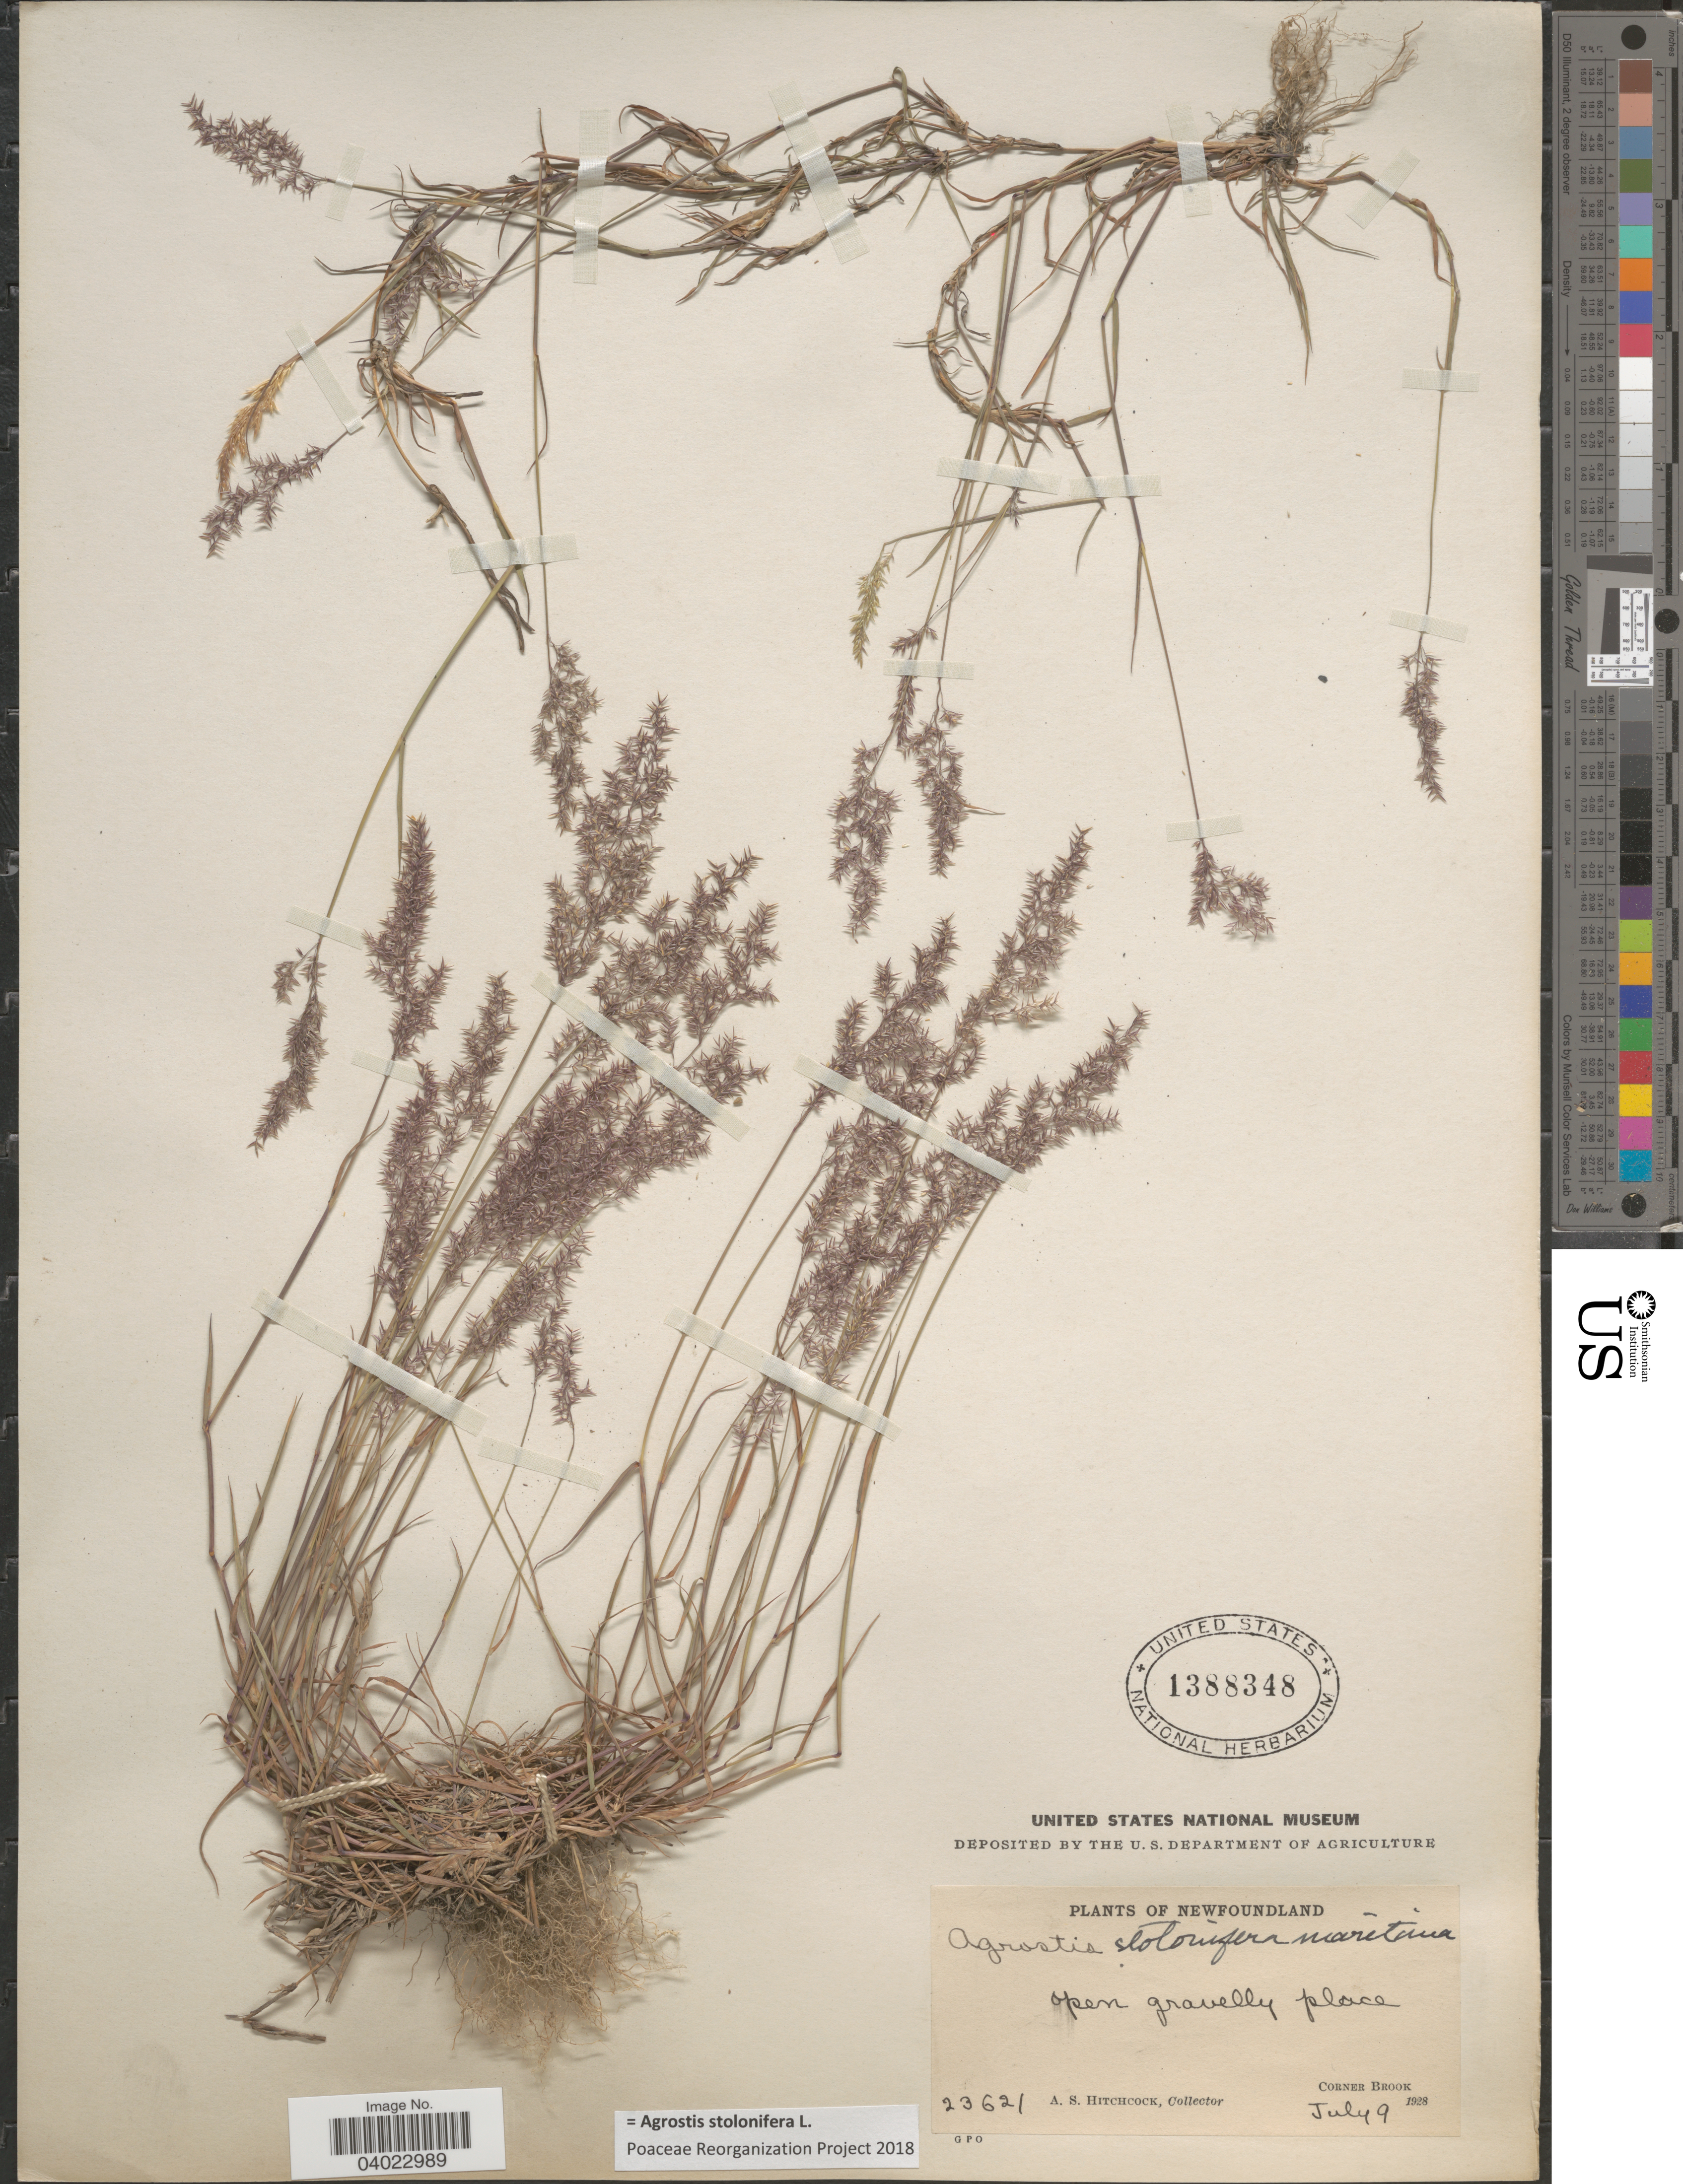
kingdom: Plantae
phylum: Tracheophyta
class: Liliopsida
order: Poales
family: Poaceae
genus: Agrostis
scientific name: Agrostis stolonifera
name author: L.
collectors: A. S. Hitchcock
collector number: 23621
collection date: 1928-07-09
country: Canada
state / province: Newfoundland and Labrador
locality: Corner Brook.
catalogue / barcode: US 1388348